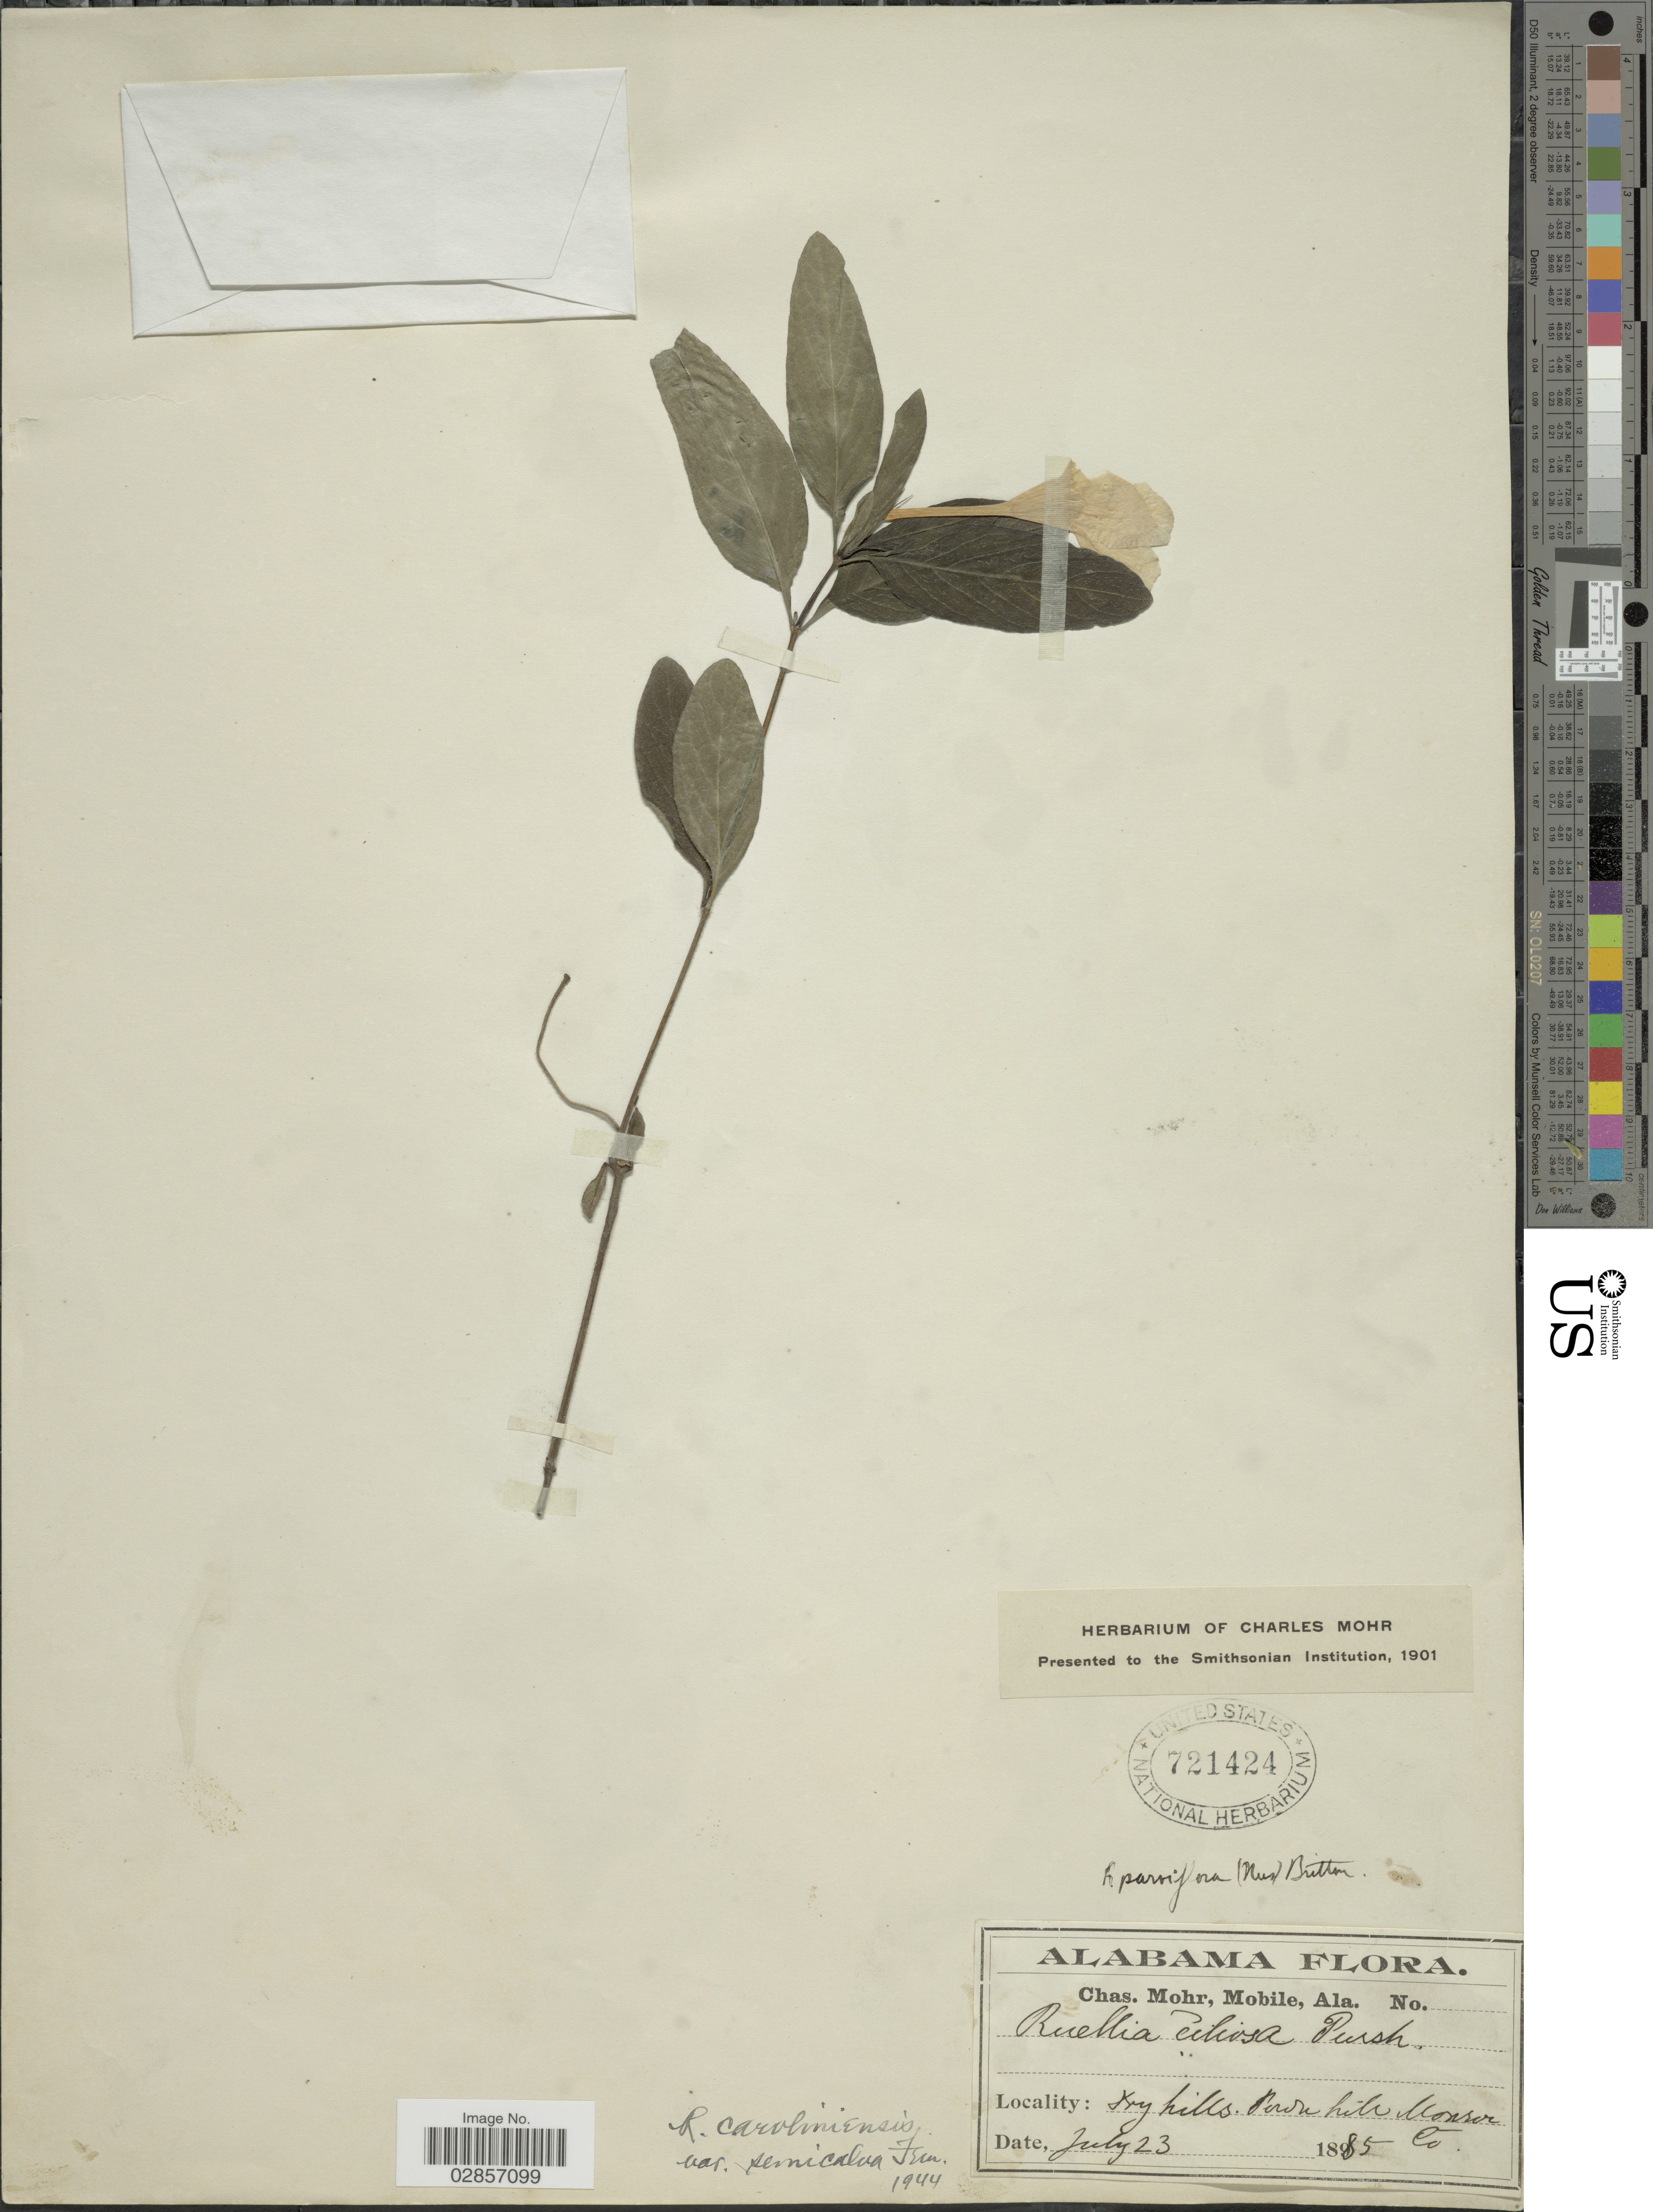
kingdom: Plantae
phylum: Tracheophyta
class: Magnoliopsida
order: Lamiales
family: Acanthaceae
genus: Ruellia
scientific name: Ruellia caroliniensis var. semicalva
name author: Fernald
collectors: Mohr, C. T. (herbarium)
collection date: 1885-07-23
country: United States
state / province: Alabama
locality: Dry hills, Perdue hill Monroe Co.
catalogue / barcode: US 721424